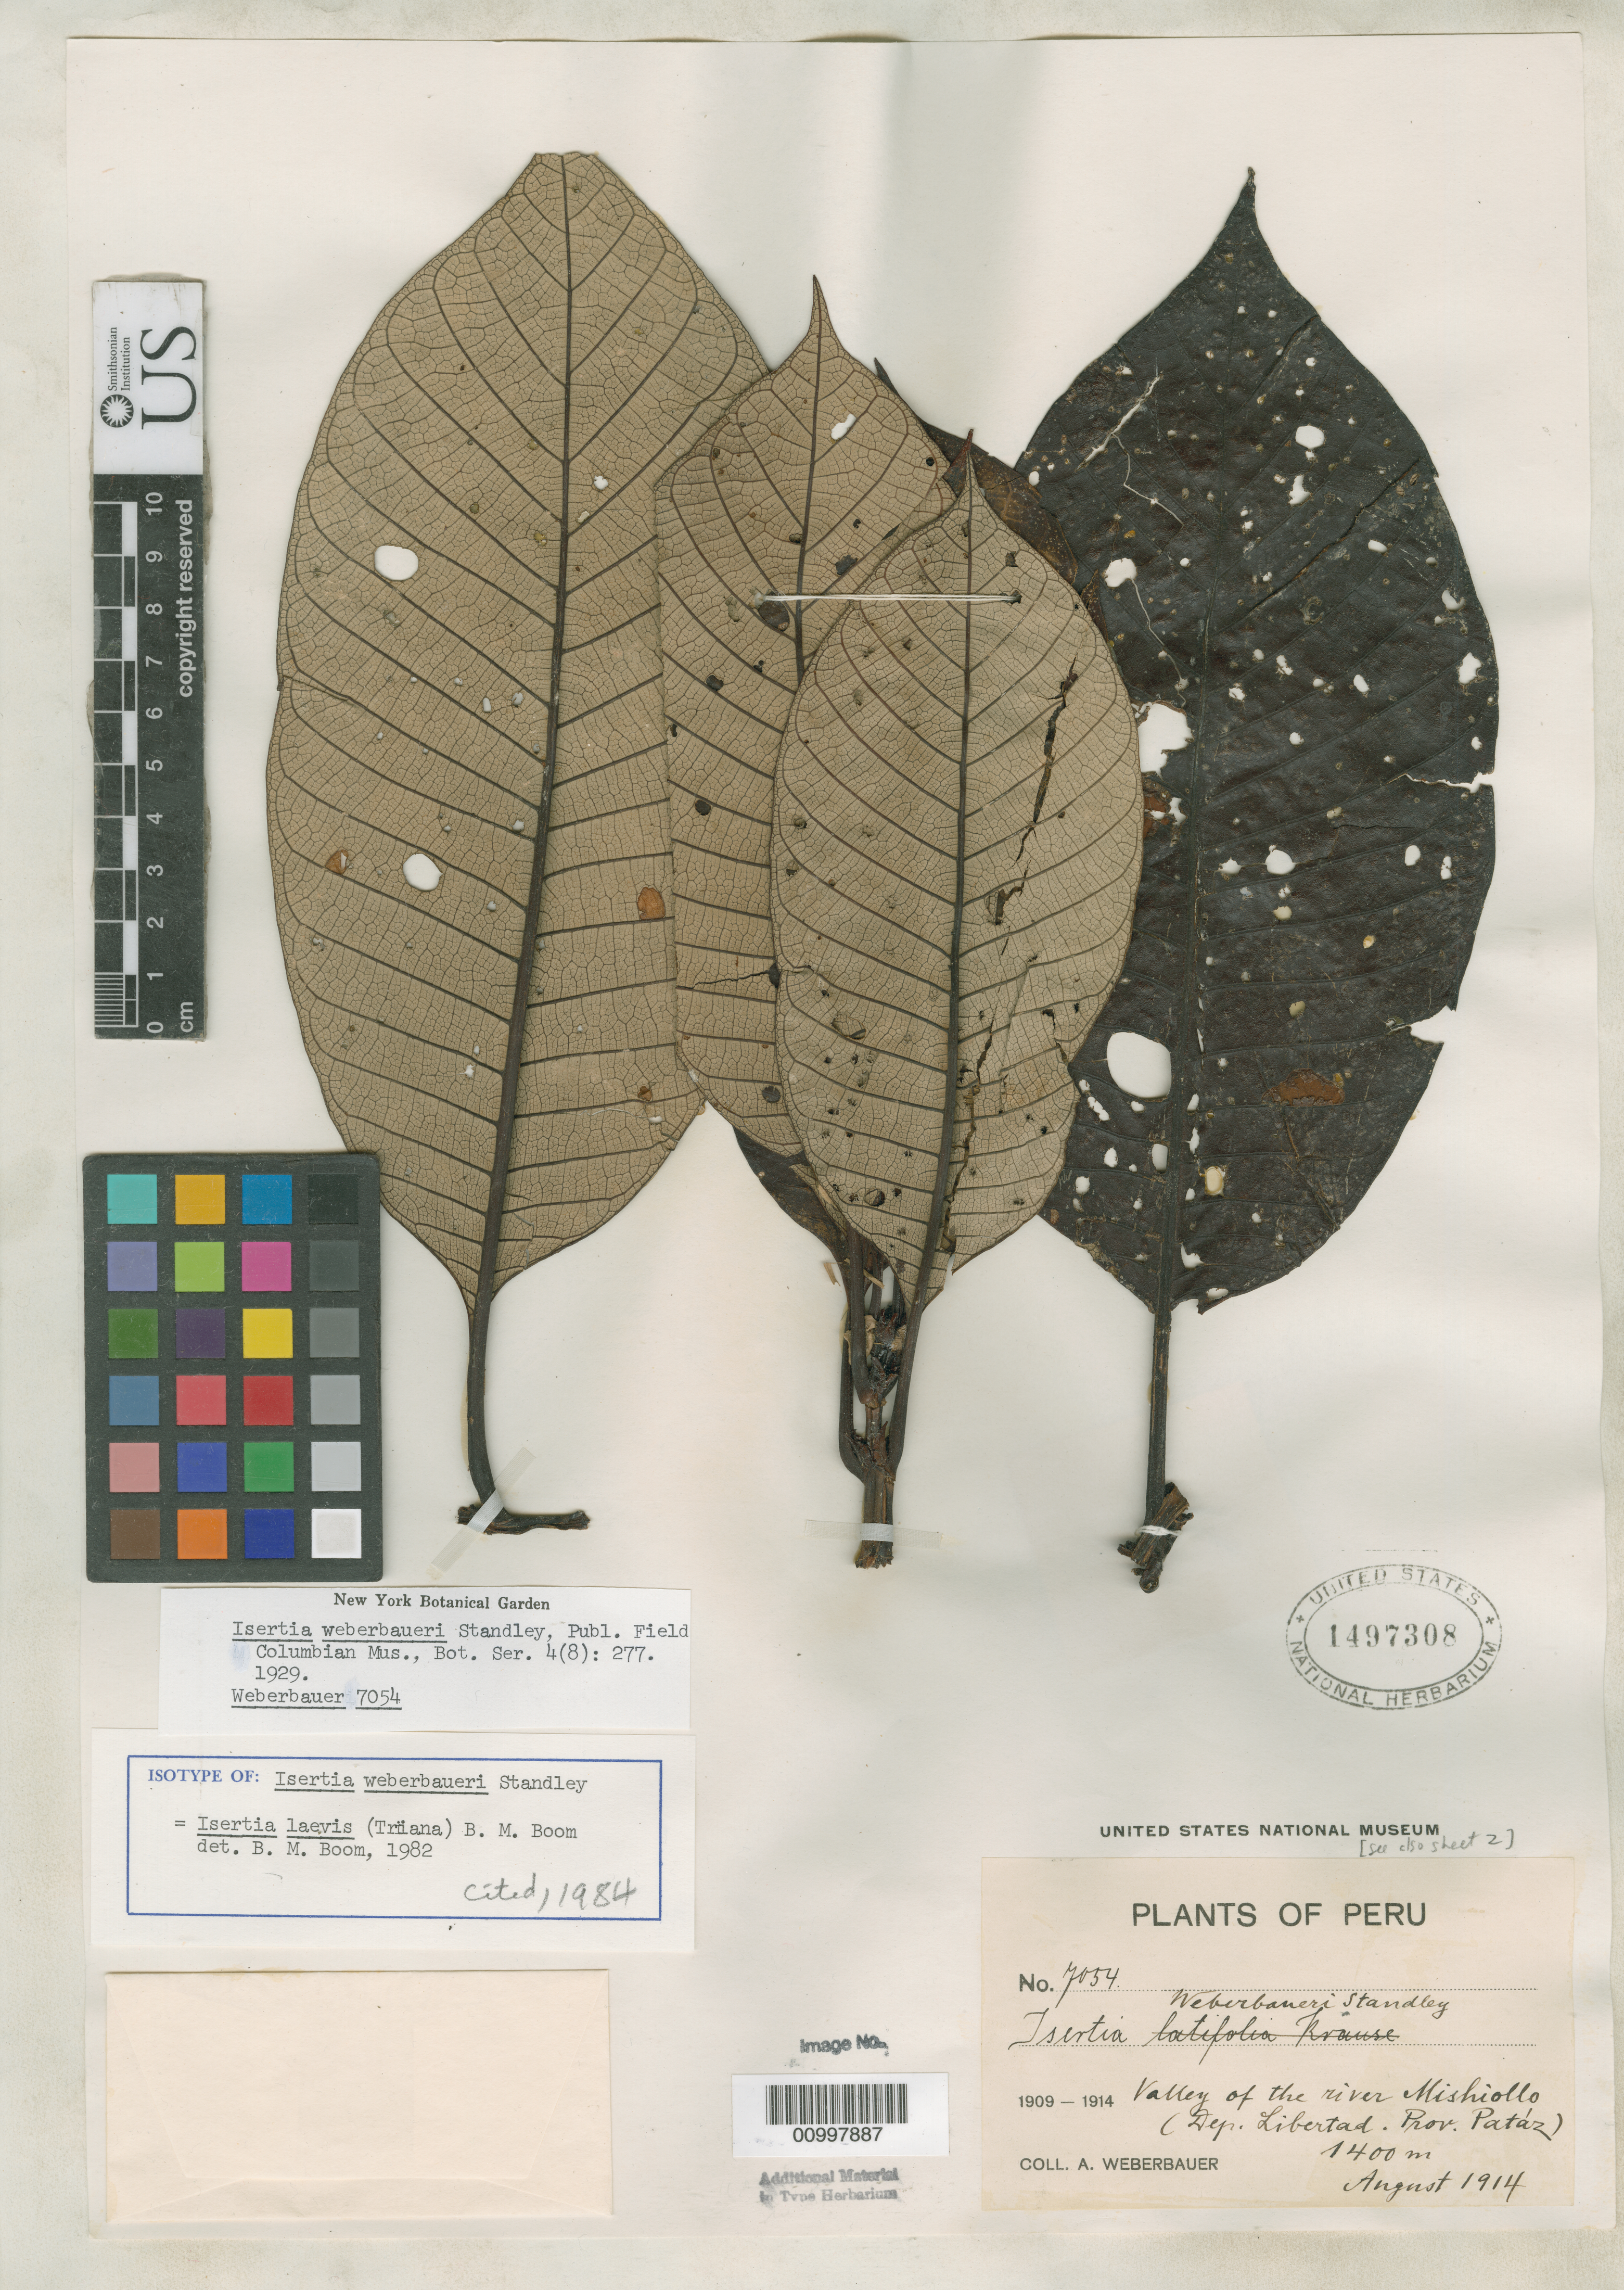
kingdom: Plantae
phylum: Tracheophyta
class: Magnoliopsida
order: Gentianales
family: Rubiaceae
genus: Isertia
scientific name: Isertia weberbaueri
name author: Standl.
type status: Isotype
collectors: A. Weberbauer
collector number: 7054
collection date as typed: Aug 1914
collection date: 1914-08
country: Peru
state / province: La Libertad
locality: Pataz. Valley of the river Mishiollo.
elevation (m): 1400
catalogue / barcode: US 1497308